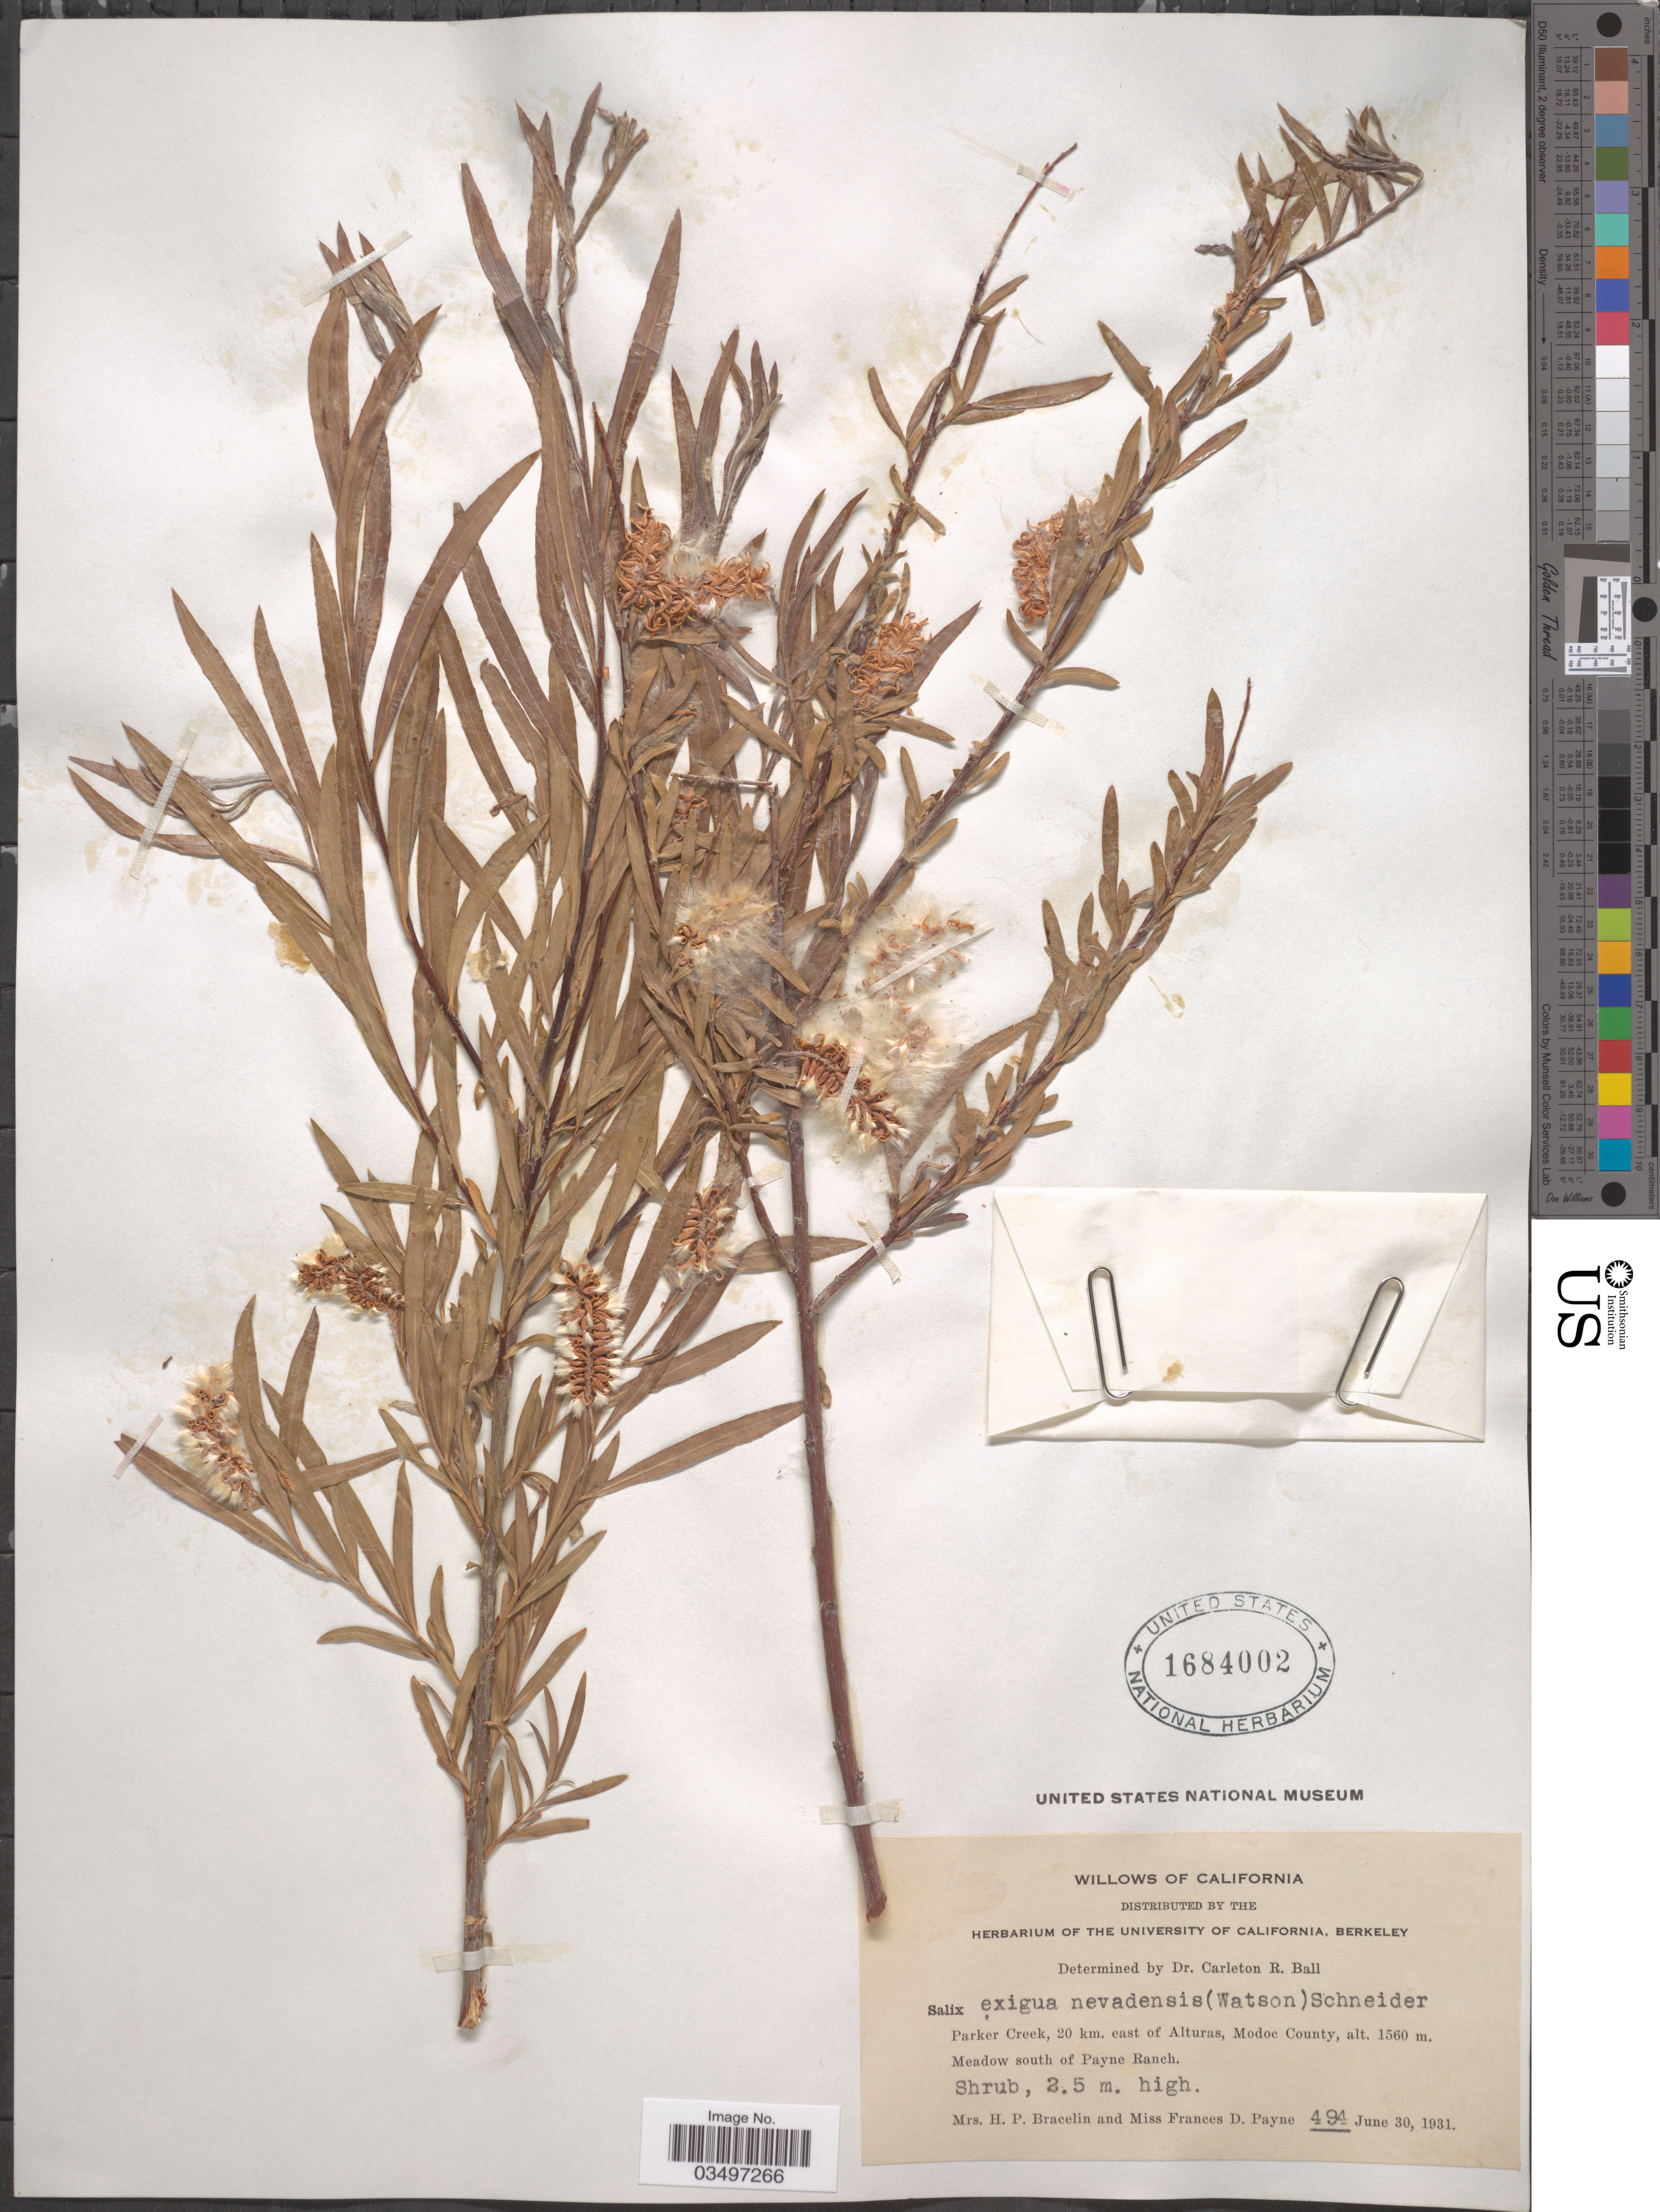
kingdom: Plantae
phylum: Tracheophyta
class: Magnoliopsida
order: Malpighiales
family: Salicaceae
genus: Salix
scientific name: Salix exigua var. nevadensis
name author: (S. Watson) C.K. Schneid.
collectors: H. Bracelin & F. Payne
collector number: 494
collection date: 1931-06-30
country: United States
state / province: California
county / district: Modoc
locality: Parker Creek, 20 km. east of Alturas, Modoc County. Meadow south of Payne Ranch.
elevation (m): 1560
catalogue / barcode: US 1684002